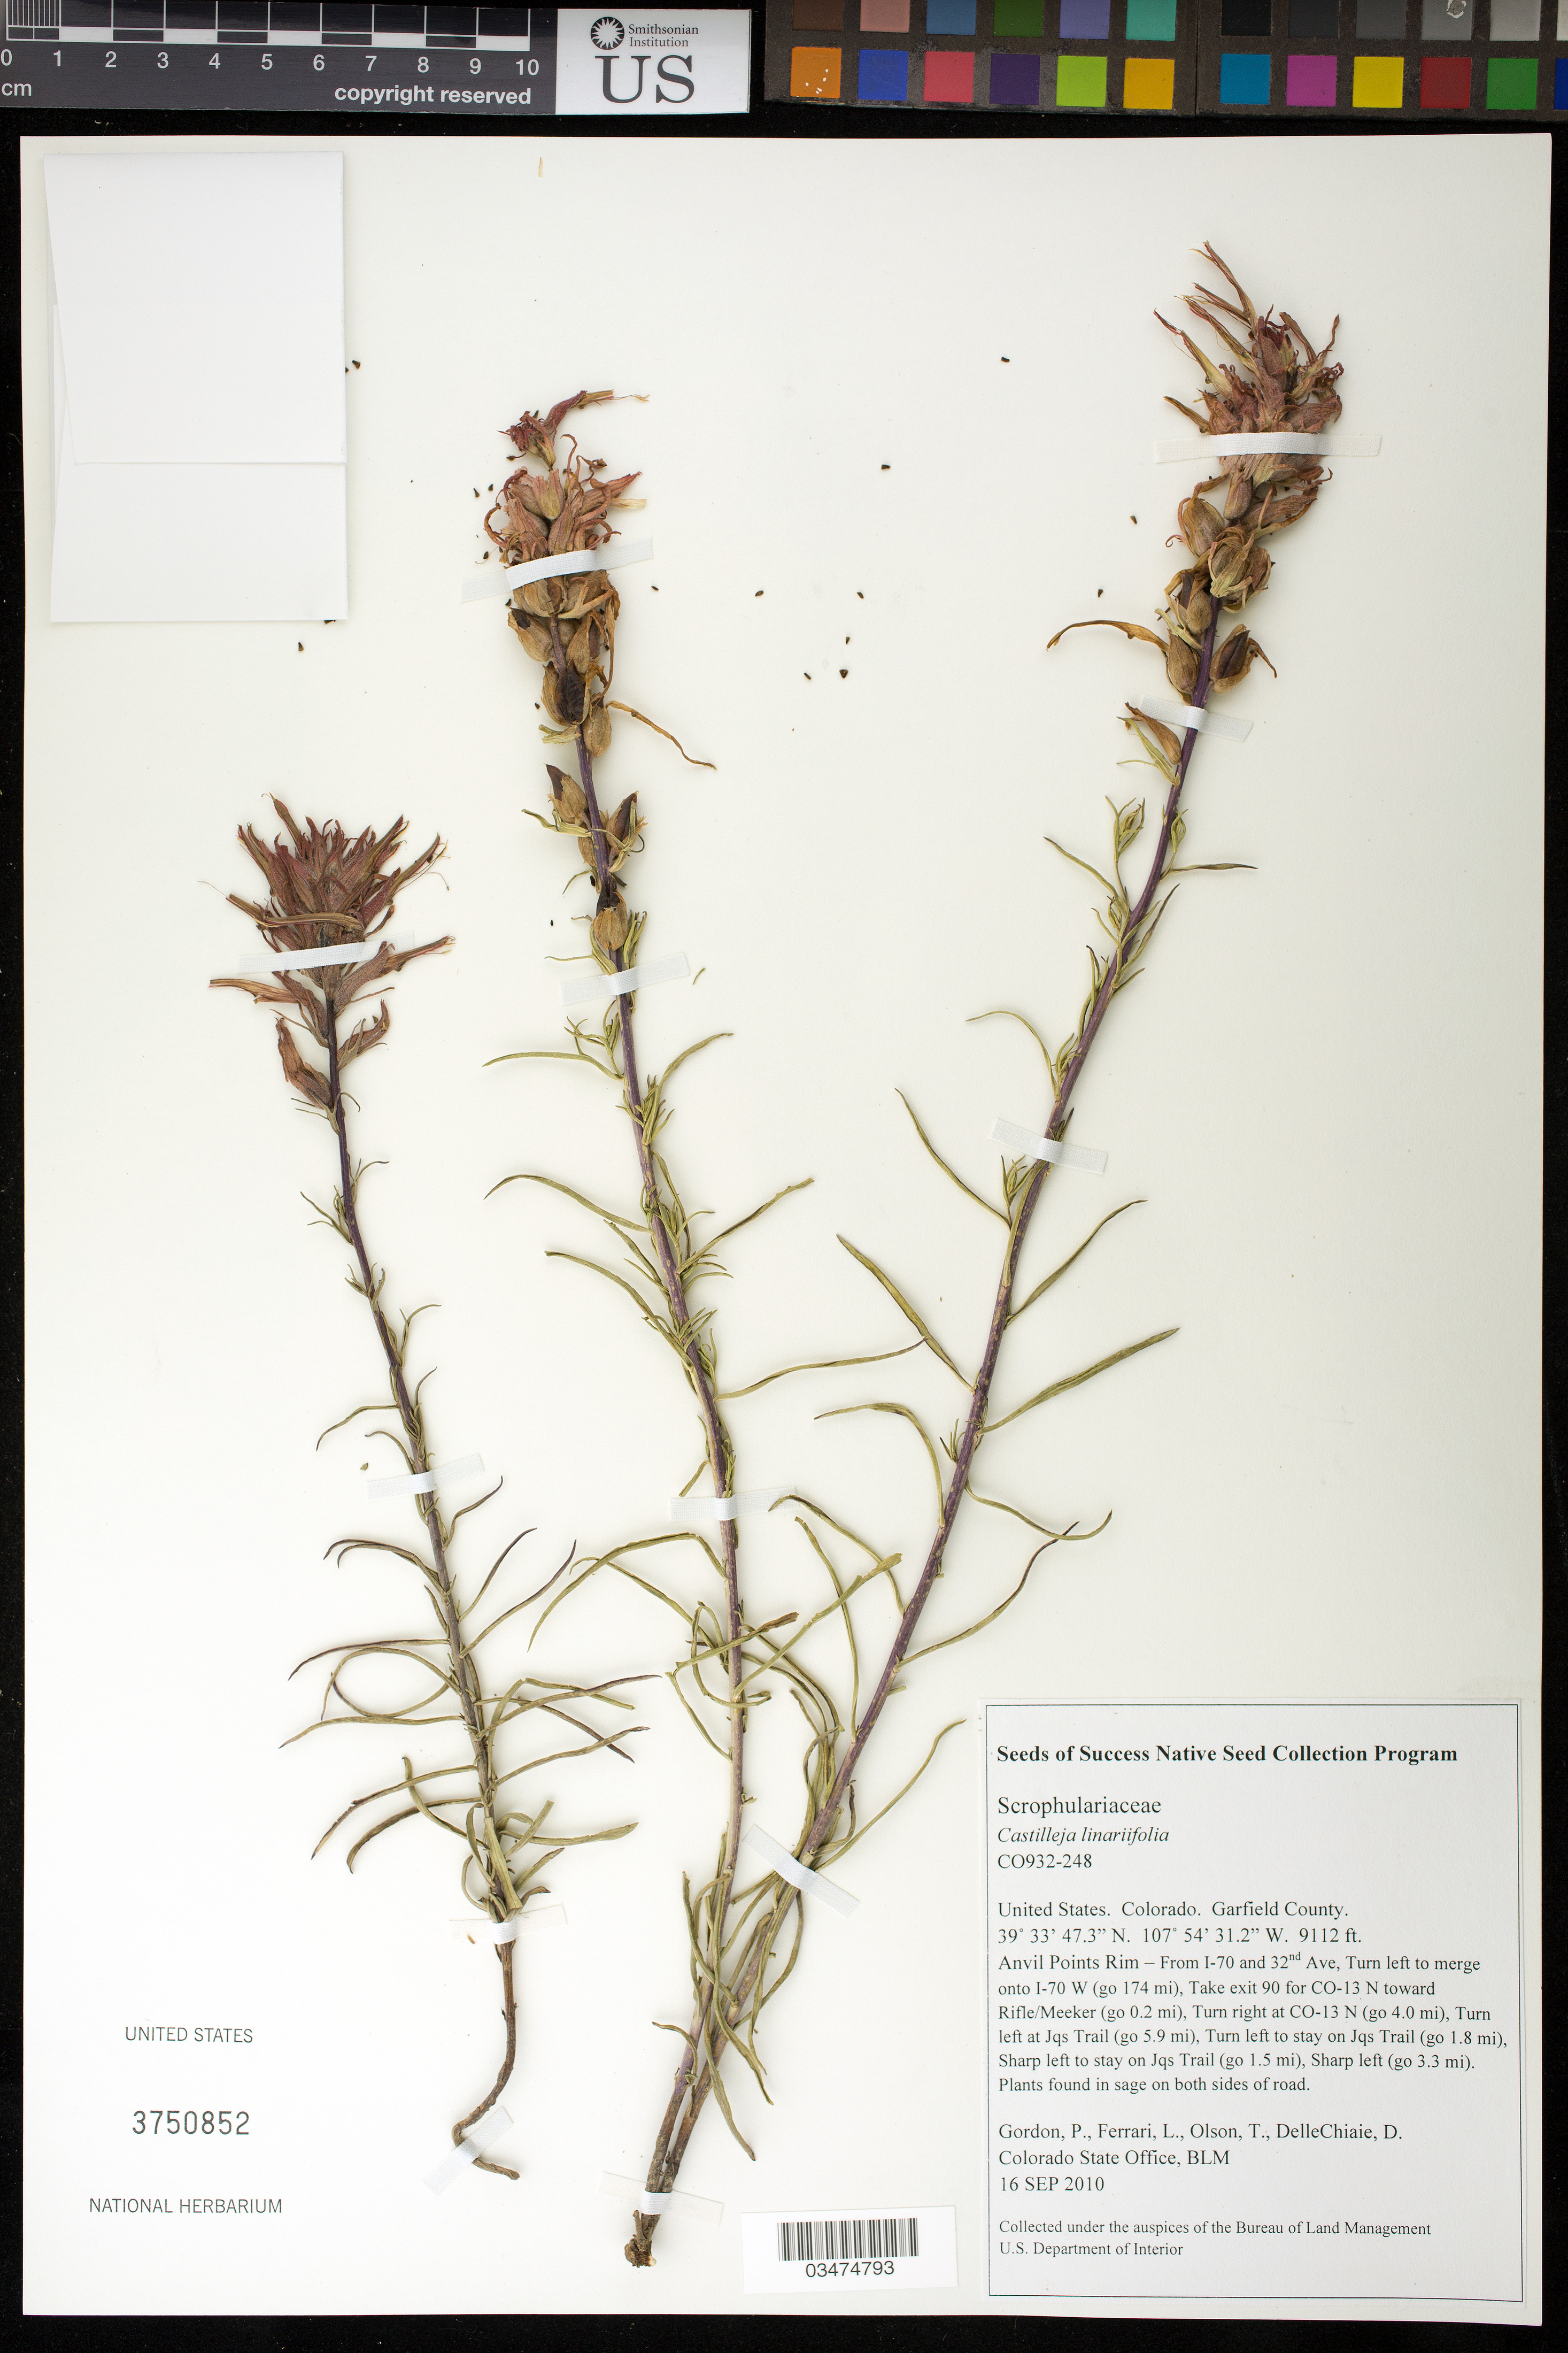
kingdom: Plantae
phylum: Tracheophyta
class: Magnoliopsida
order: Lamiales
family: Orobanchaceae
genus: Castilleja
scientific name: Castilleja linariifolia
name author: Benth.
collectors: P. Gordon, L. Ferrari & T. Olson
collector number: CO932-248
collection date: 2010-09-16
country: United States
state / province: Colorado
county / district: Garfield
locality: Anvil Points Rim. Jqs Trail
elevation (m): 2777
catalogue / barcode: US 3750852